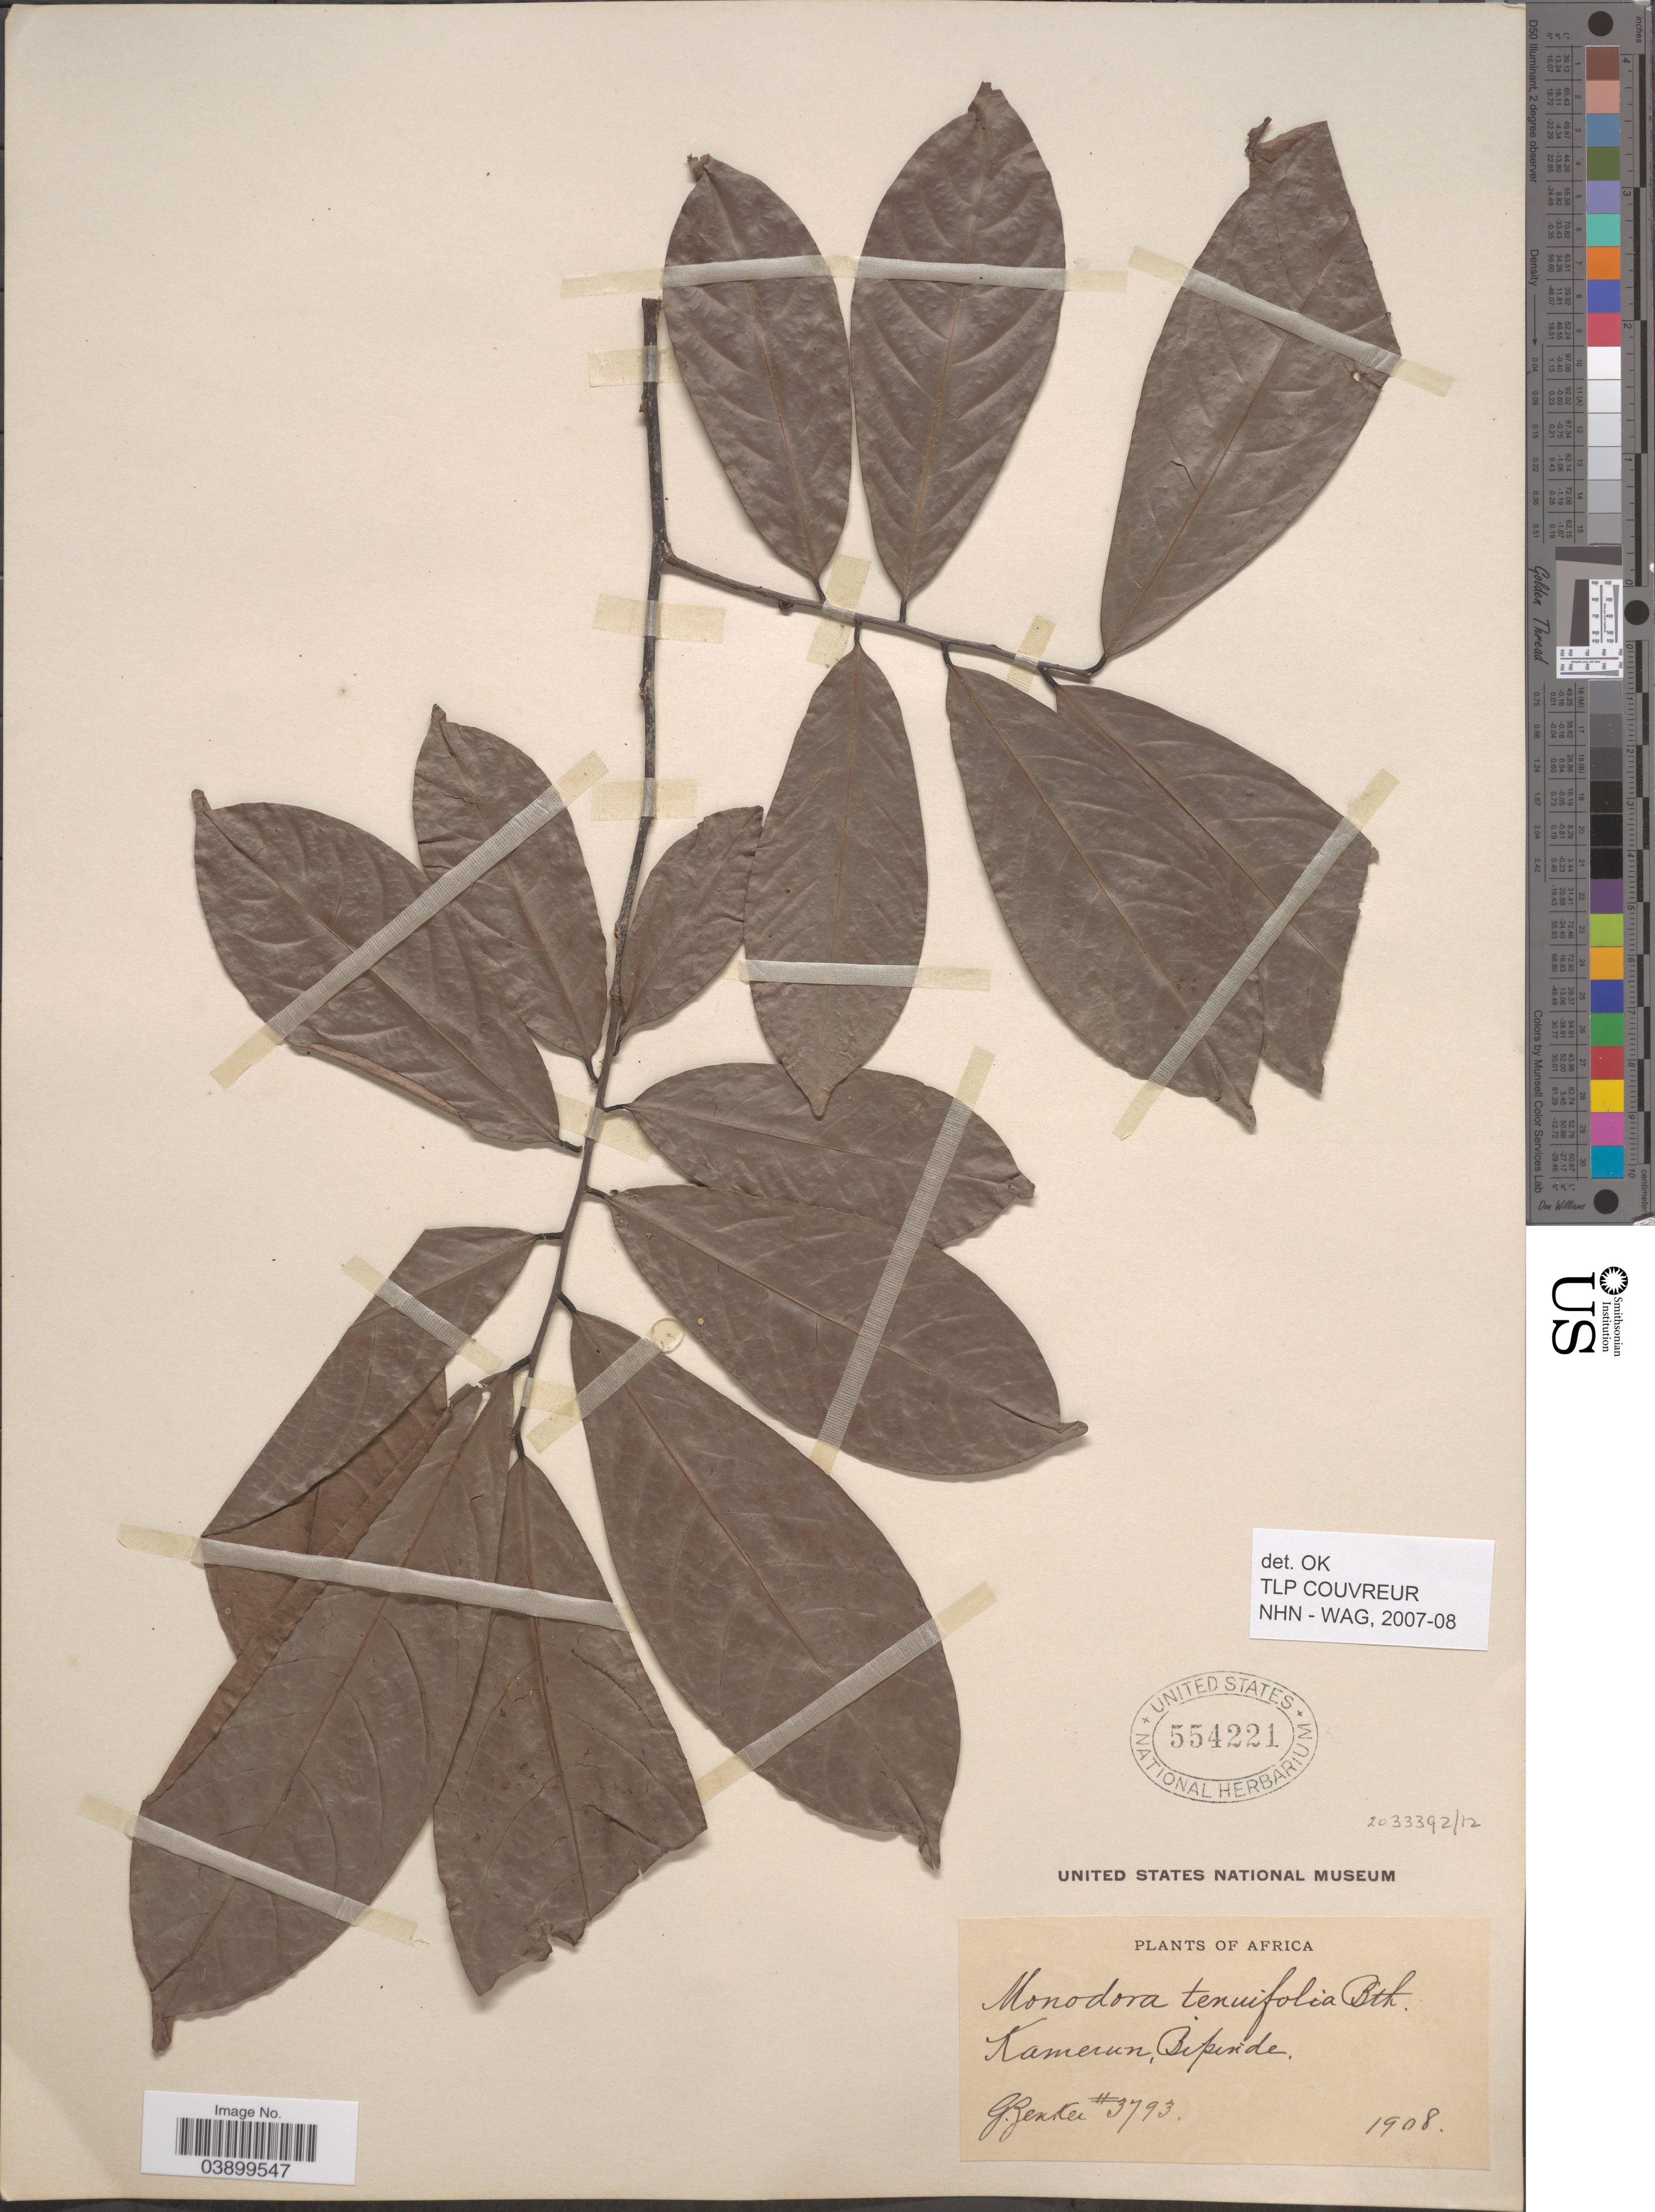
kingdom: Plantae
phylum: Tracheophyta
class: Magnoliopsida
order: Magnoliales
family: Annonaceae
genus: Monodora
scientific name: Monodora tenuifolia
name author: Benth.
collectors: G. A. Zenker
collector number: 3793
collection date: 1908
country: Cameroon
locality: Bipinde.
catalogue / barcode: US 554221